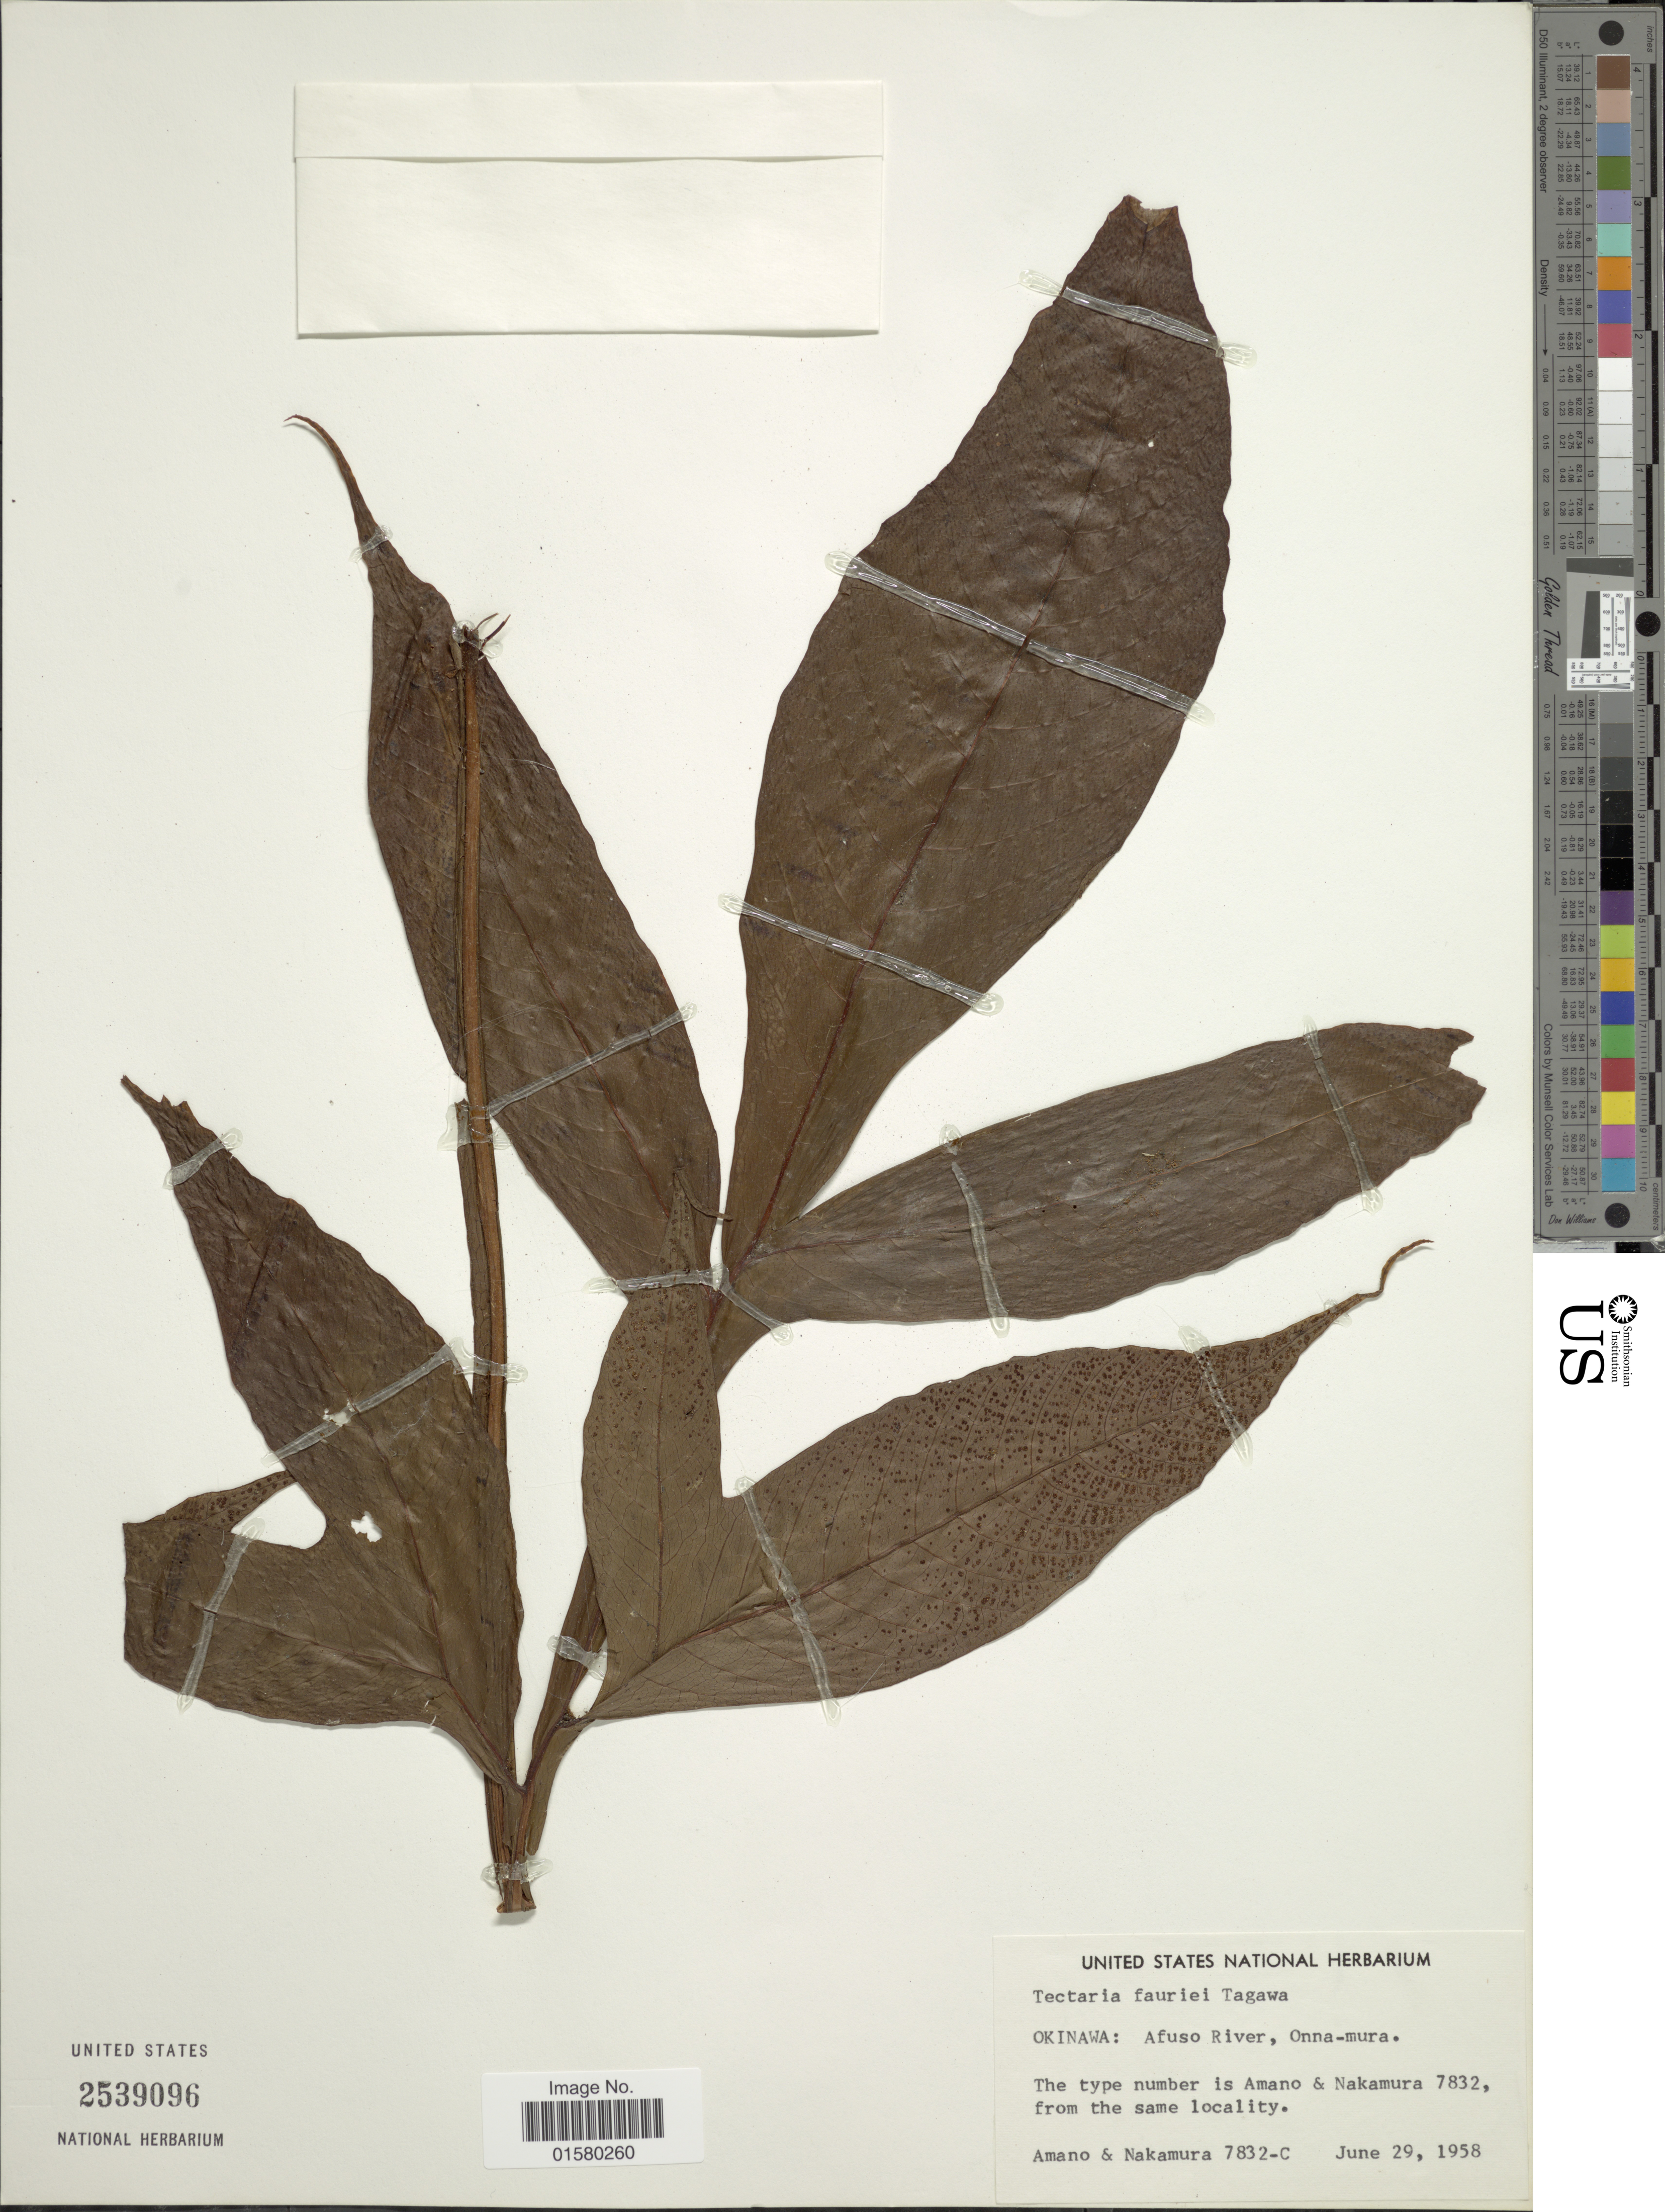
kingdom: Plantae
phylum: Tracheophyta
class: Polypodiopsida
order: Polypodiales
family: Tectariaceae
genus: Tectaria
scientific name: Tectaria fauriei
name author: Tagawa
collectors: Amano, -- & Nakamura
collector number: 7832-C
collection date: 1958-06-29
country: Japan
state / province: Okinawa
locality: Okinawa: Afuso River, Onna-mura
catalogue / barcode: US 2539096